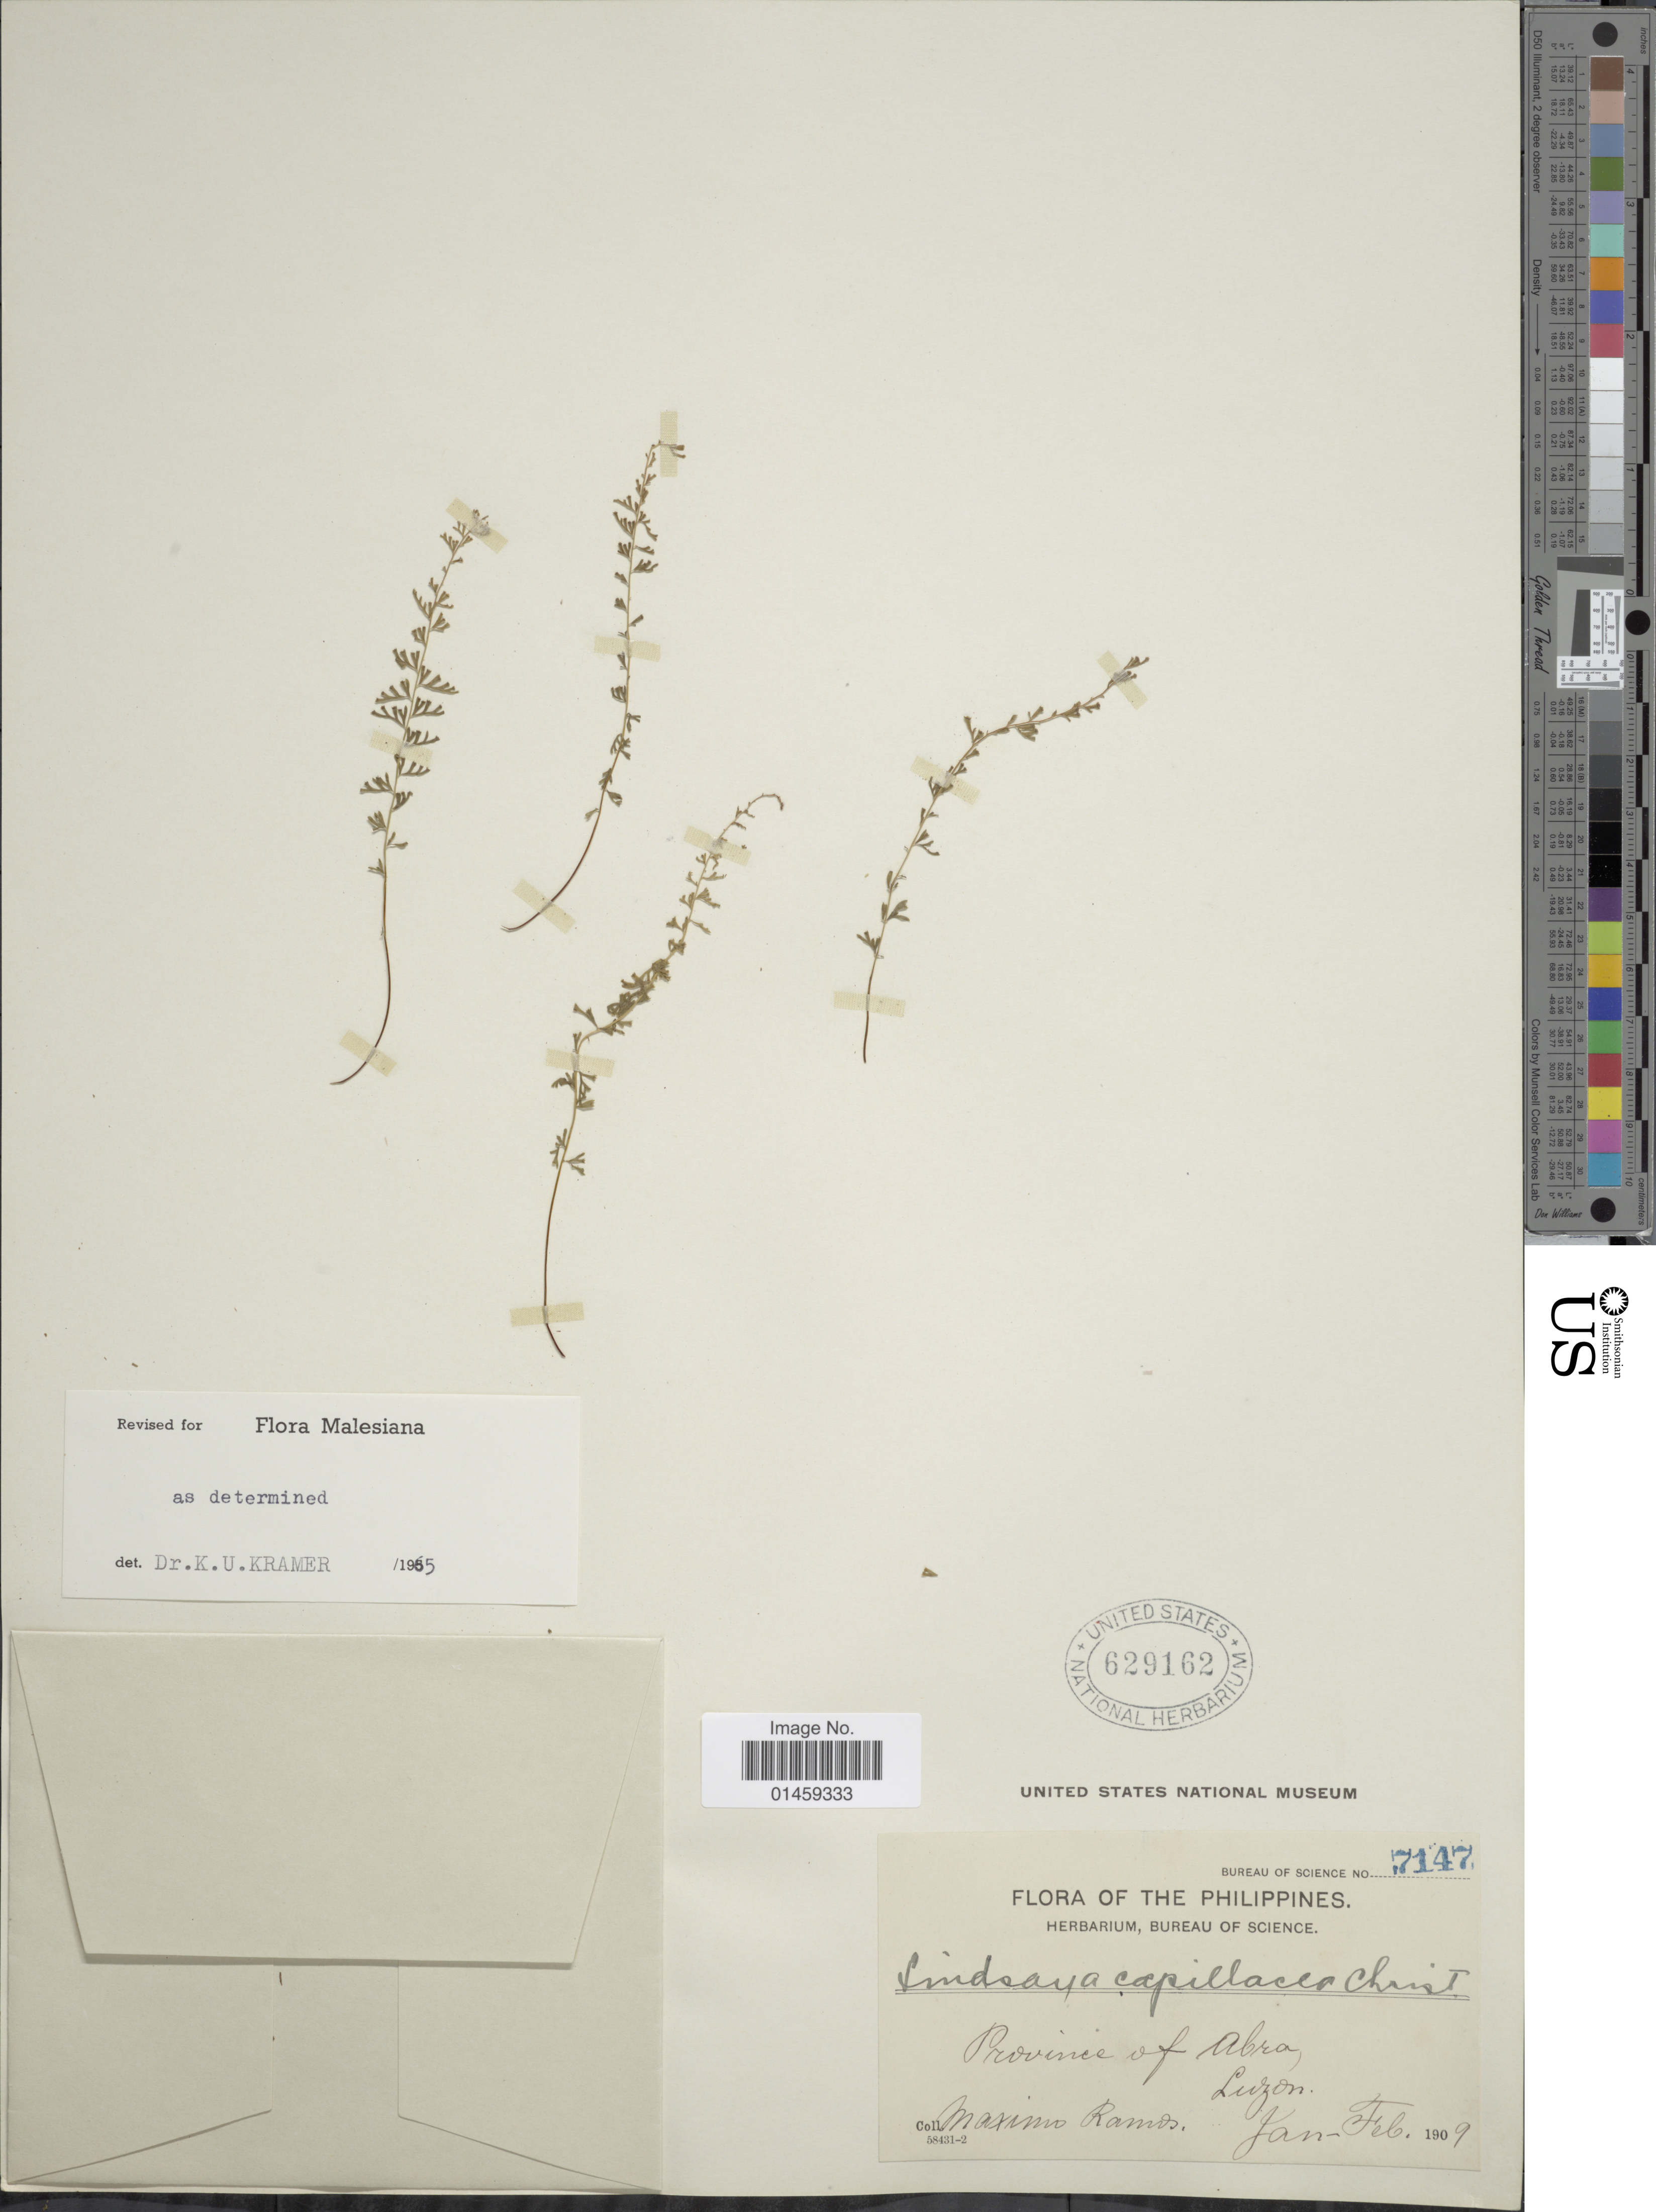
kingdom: Plantae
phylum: Tracheophyta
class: Polypodiopsida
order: Polypodiales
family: Lindsaeaceae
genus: Lindsaea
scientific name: Lindsaea capillacea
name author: Christ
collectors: M. Ramos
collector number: Bureau of Science 7147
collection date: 1909-01/1909-02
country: Philippines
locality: Province of Abra, Luzon.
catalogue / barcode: US 629162